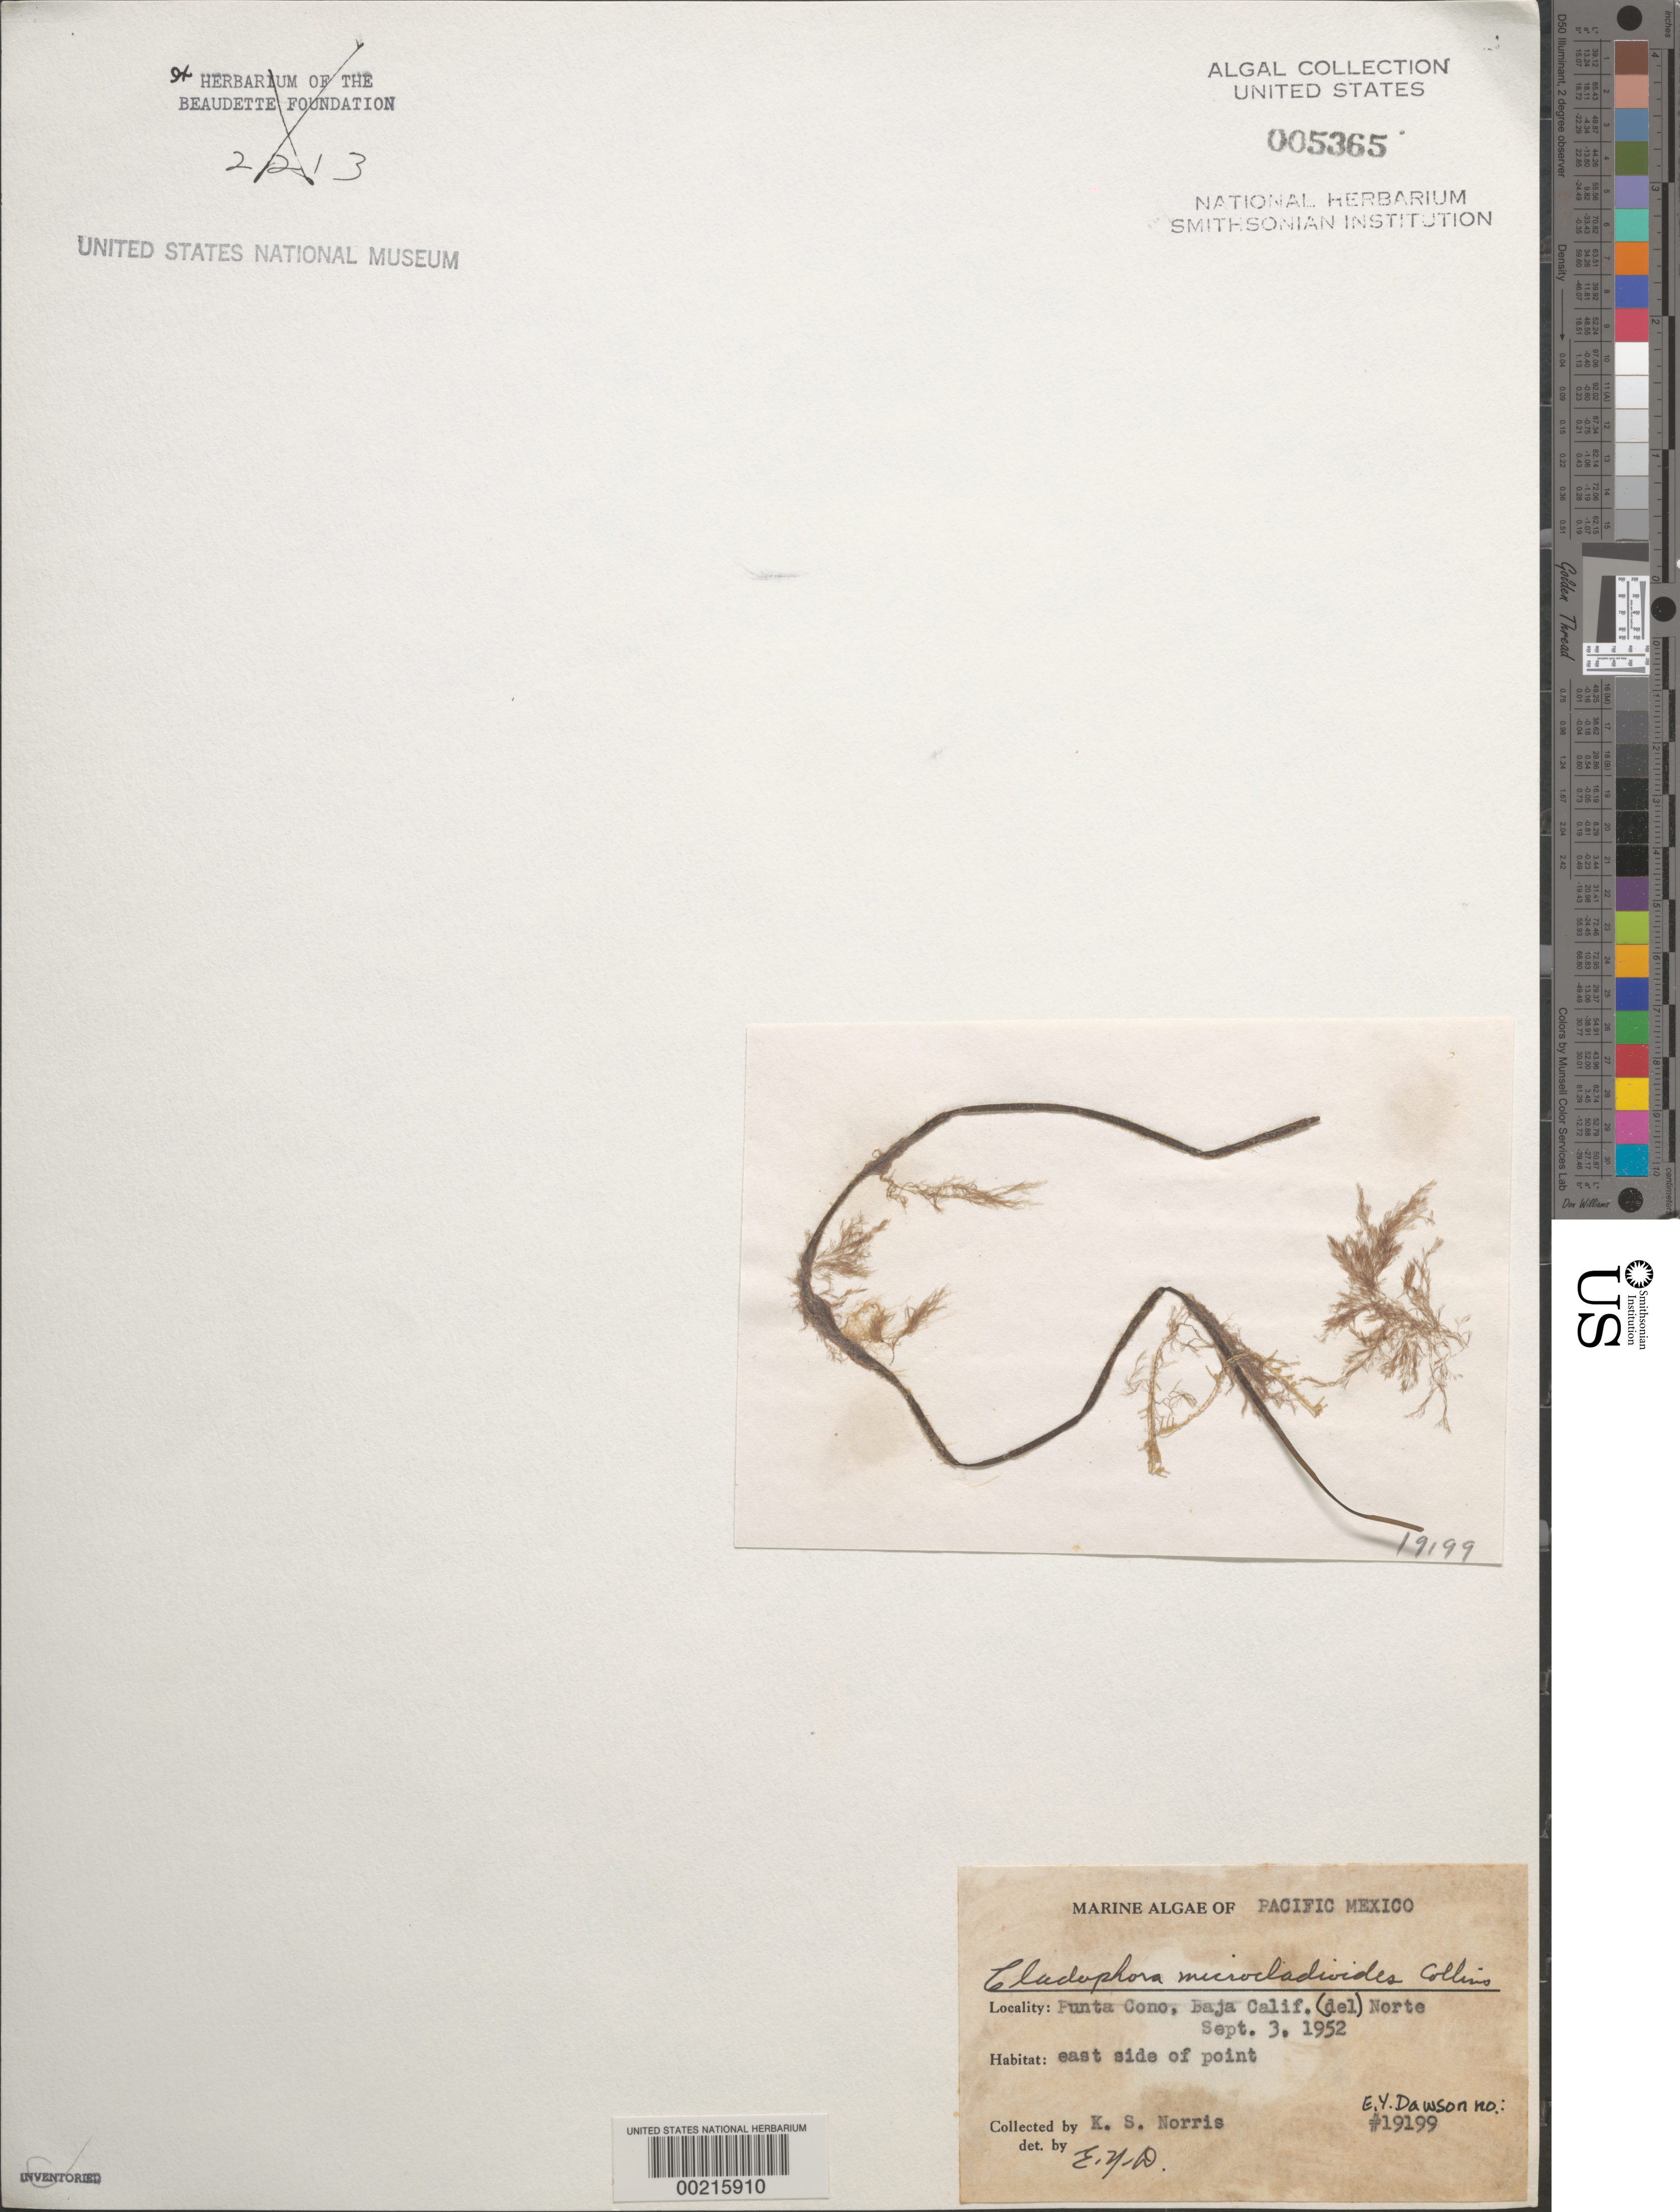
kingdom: Plantae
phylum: Chlorophyta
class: Ulvophyceae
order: Cladophorales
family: Cladophoraceae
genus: Cladophora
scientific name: Cladophora microcladioides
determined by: Dawson, E. Y.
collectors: K. S. Norris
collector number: EYD 19199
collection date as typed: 03 Sep 1952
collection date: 1952-09-03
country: Mexico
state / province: Baja California Norte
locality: Punta Cono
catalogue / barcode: US 5365